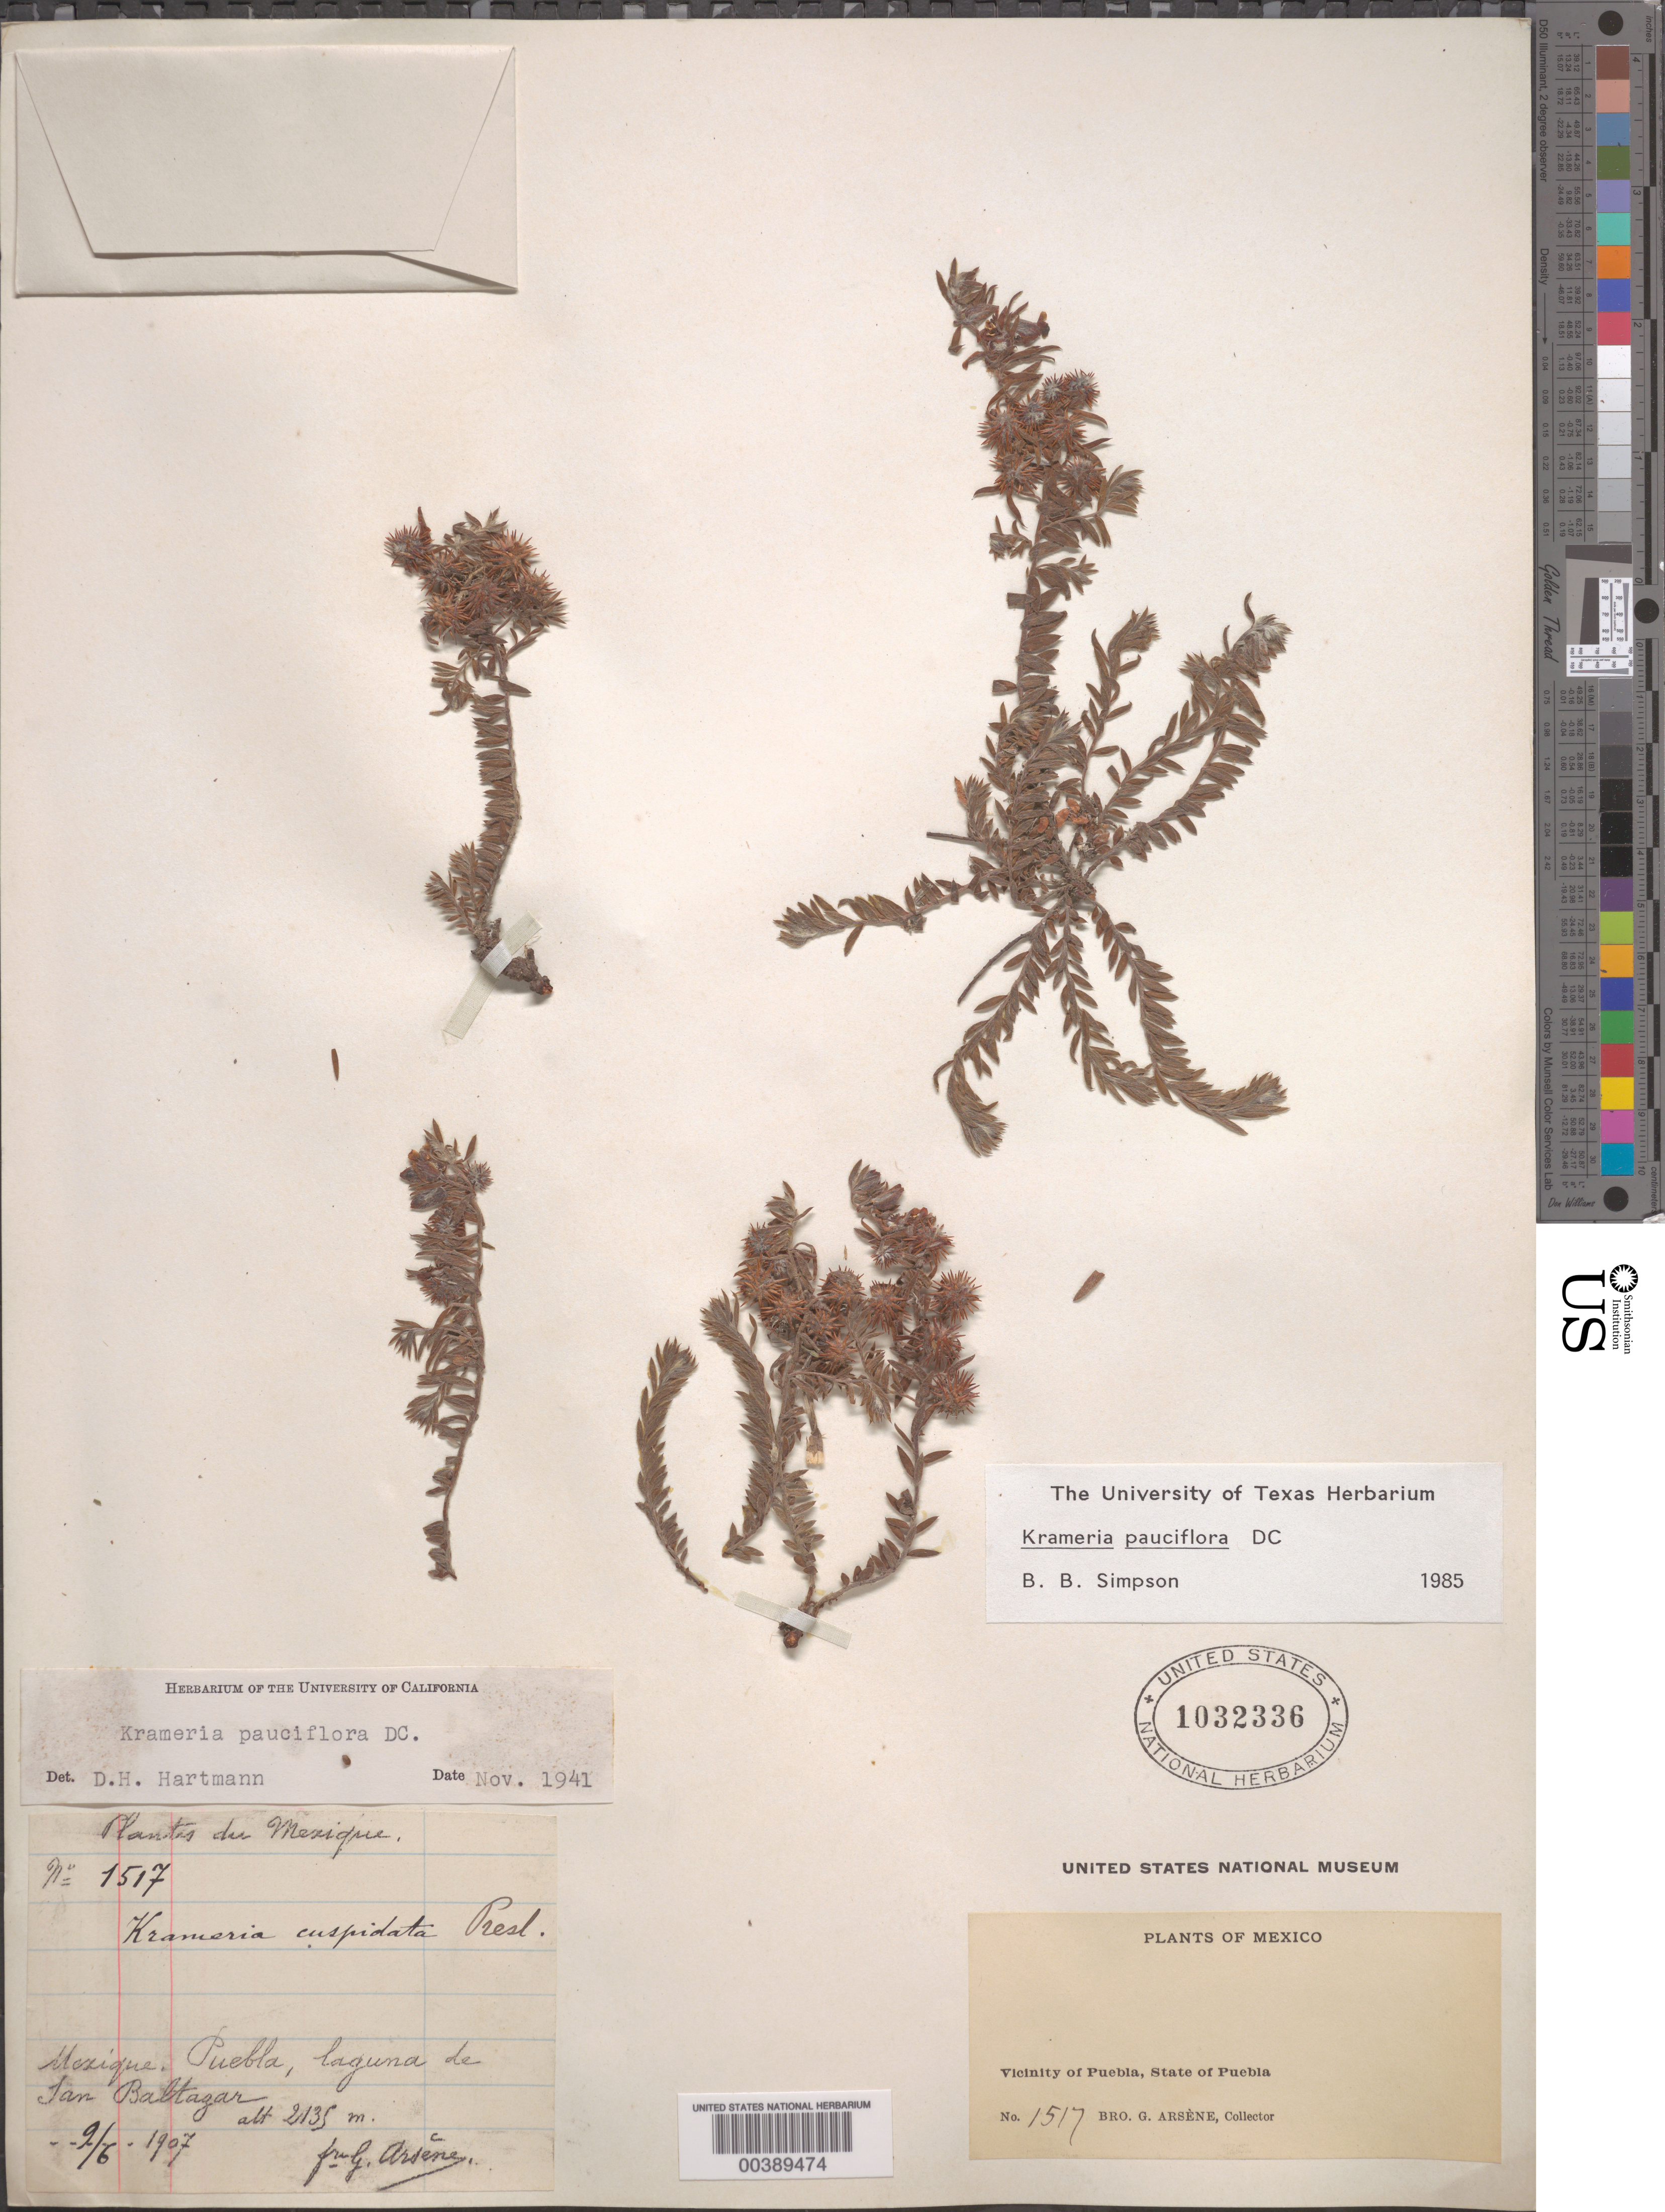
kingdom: Plantae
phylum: Tracheophyta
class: Magnoliopsida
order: Zygophyllales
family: Krameriaceae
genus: Krameria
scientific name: Krameria pauciflora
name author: DC.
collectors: Bro. G. Arsène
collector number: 1517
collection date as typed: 09 Jun 1907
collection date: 1907-06-09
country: Mexico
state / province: Puebla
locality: Laguna de san baltazar; vicinity of Puebla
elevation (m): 2135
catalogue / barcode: US 1032336